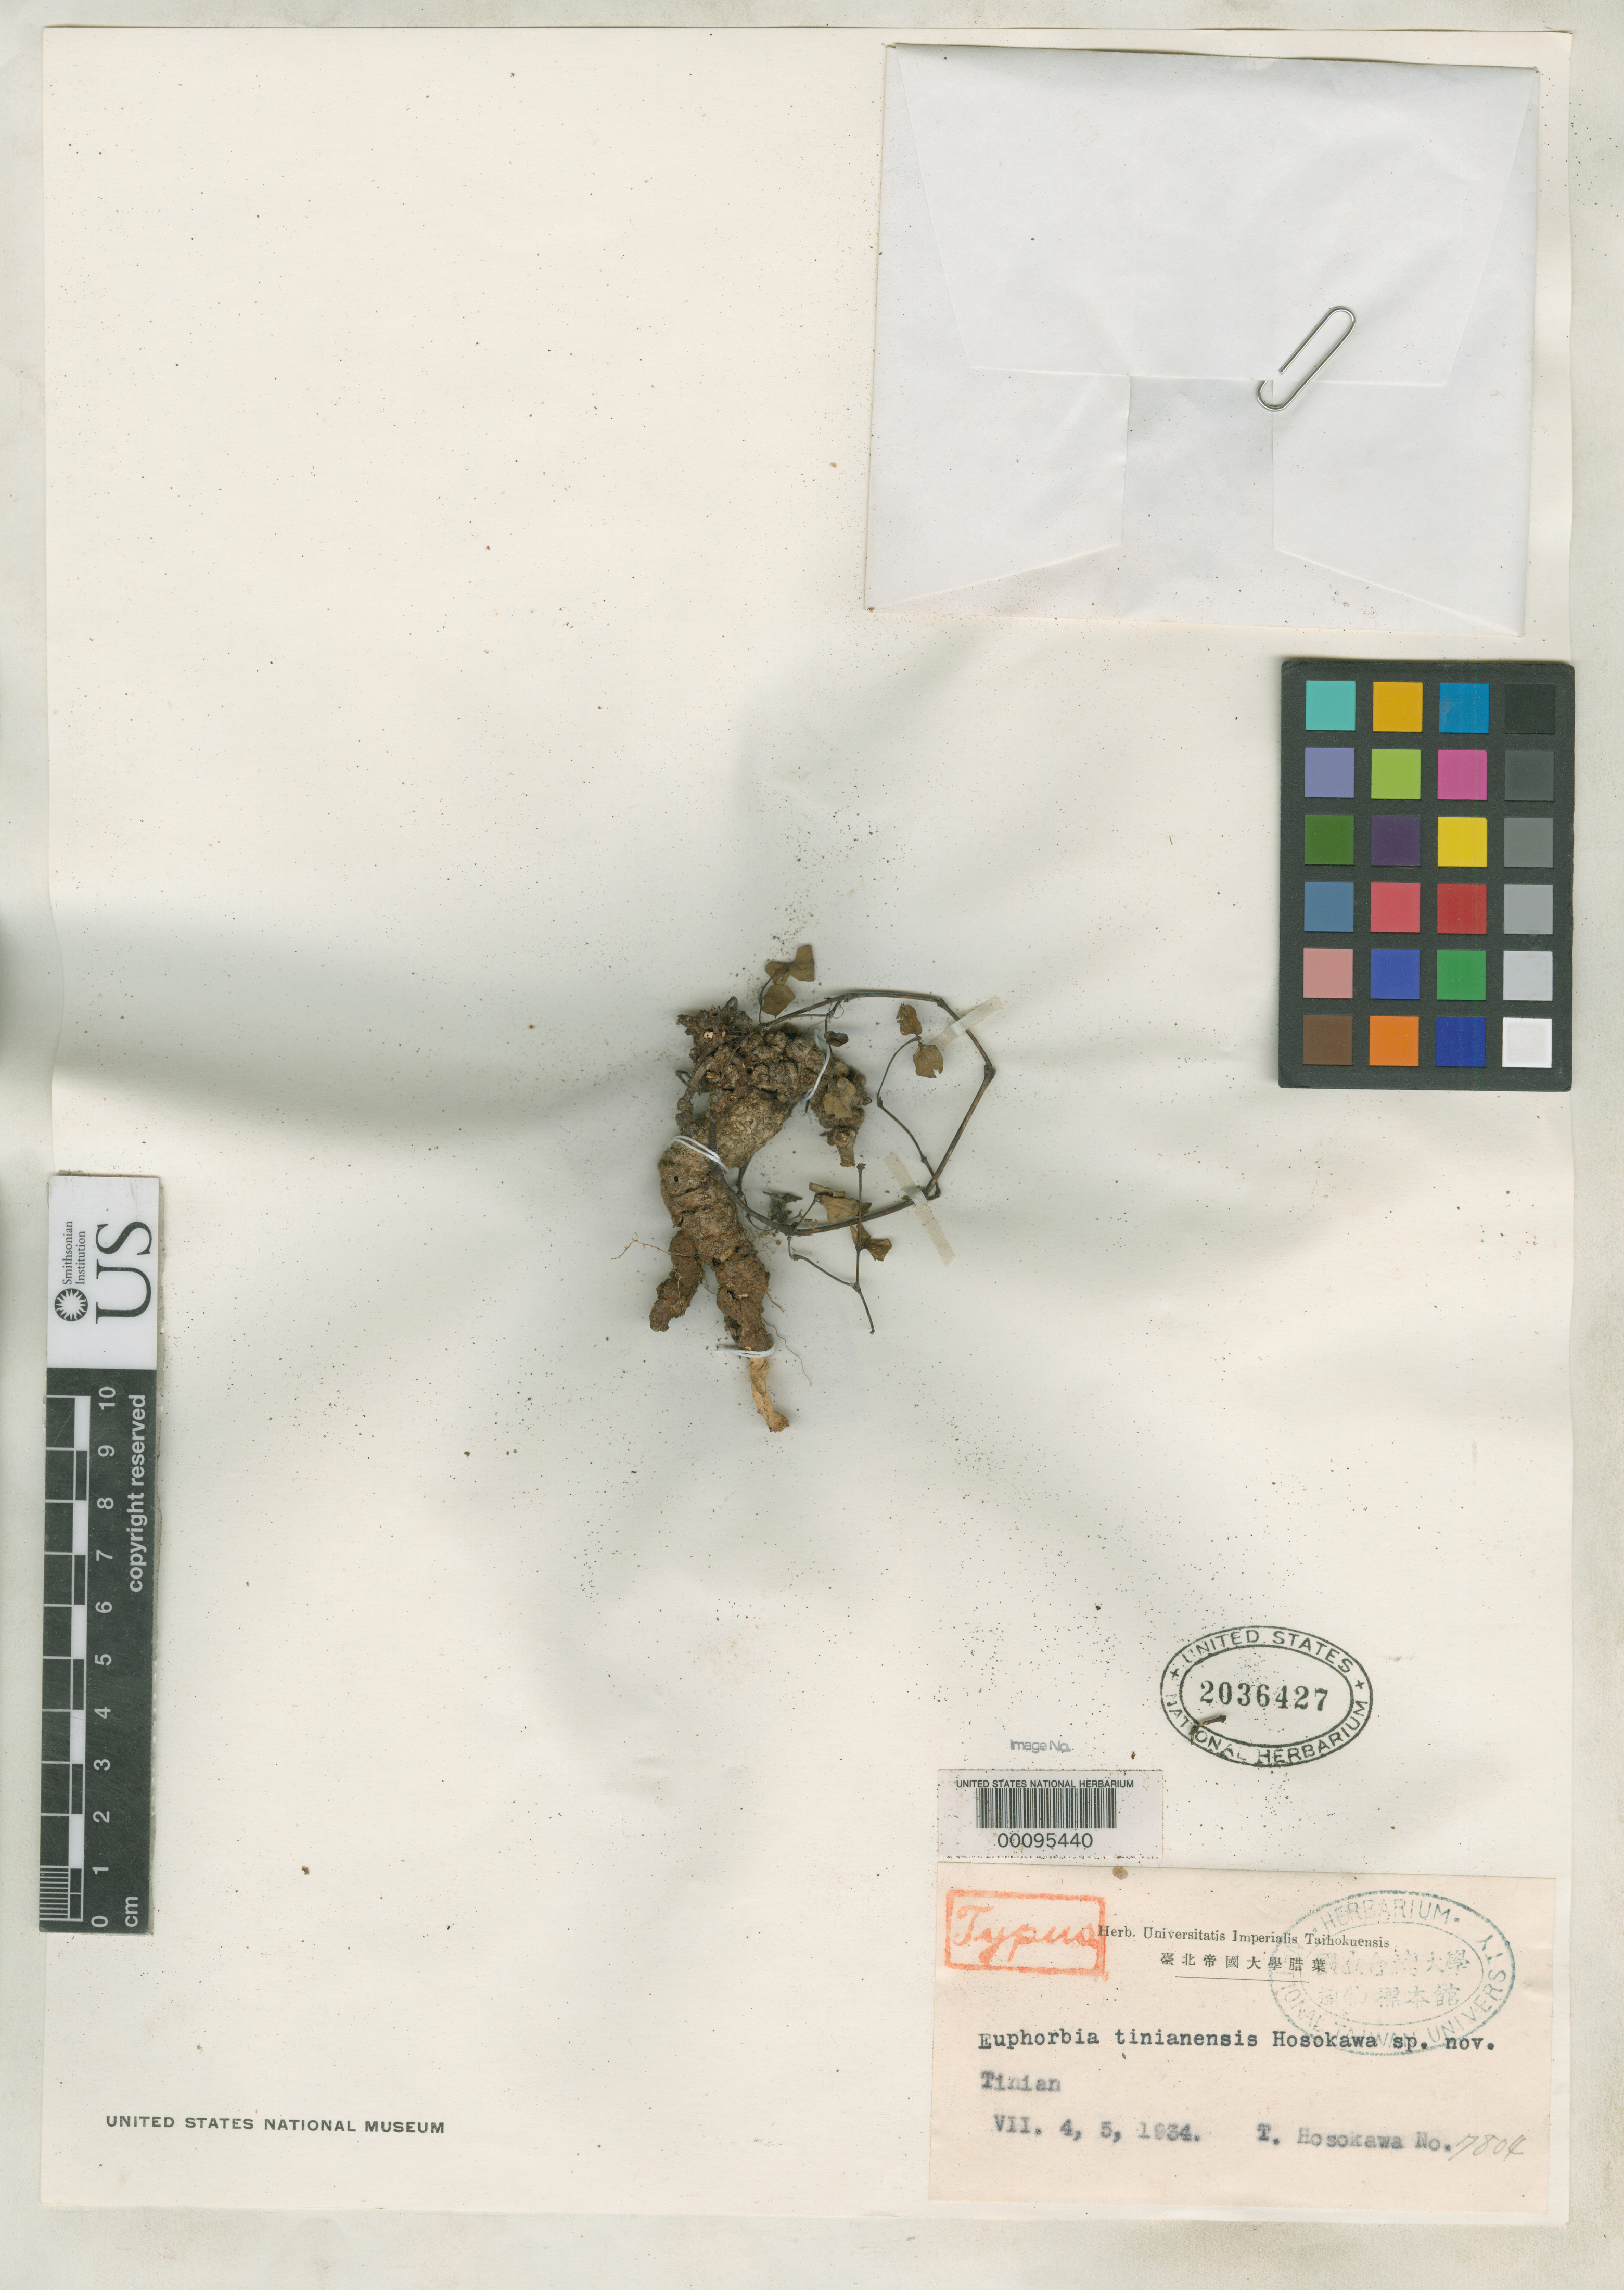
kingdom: Plantae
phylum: Tracheophyta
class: Magnoliopsida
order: Malpighiales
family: Euphorbiaceae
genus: Euphorbia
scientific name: Euphorbia tinianensis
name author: Hosok.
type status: Isotype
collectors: T. Hosokawa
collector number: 7804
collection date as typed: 04 Jul 1934 to 05 Jul 1934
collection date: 1934-07-04/1934-07-05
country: Northern Mariana Islands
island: Tinian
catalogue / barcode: US 2036427